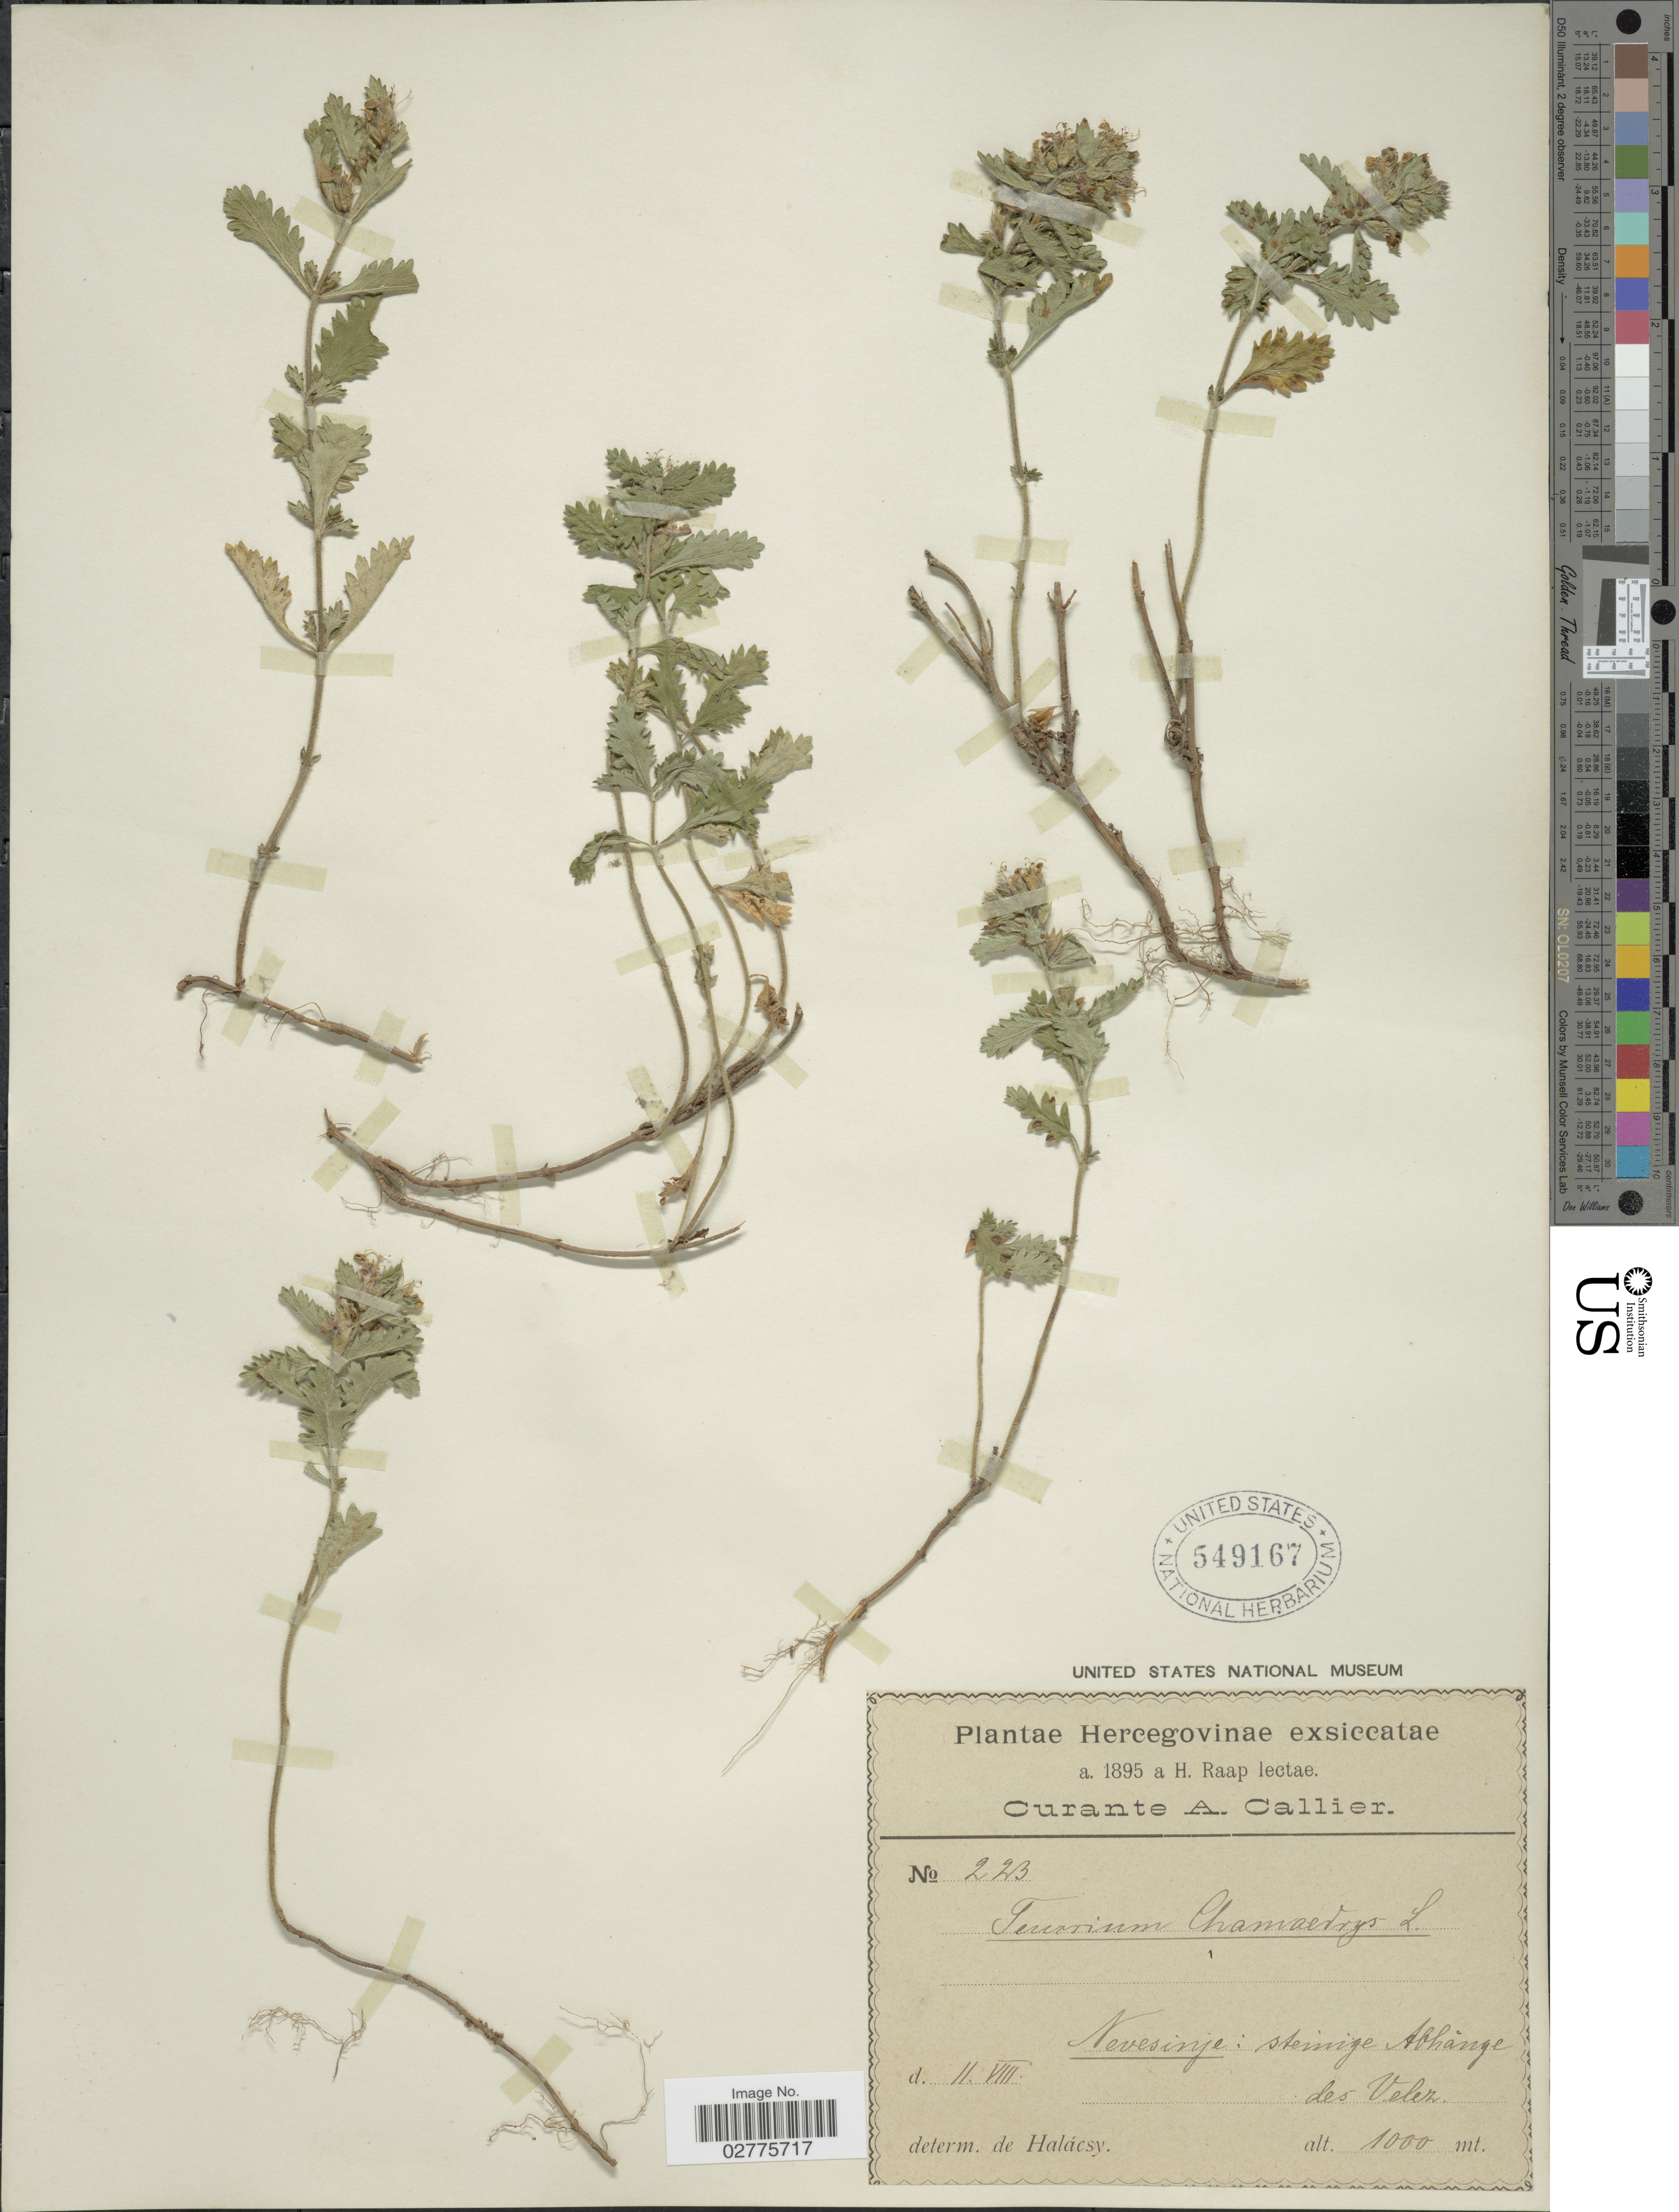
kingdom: Plantae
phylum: Tracheophyta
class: Magnoliopsida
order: Lamiales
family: Lamiaceae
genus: Teucrium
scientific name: Teucrium chamaedrys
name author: L.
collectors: H. Raap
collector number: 223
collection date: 1895-08-11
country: Bosnia and Herzegovina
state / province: Srpska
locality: Hercegovinae, Nevesinje: steinige Abhange des Velez.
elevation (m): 1000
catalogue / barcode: US 549167